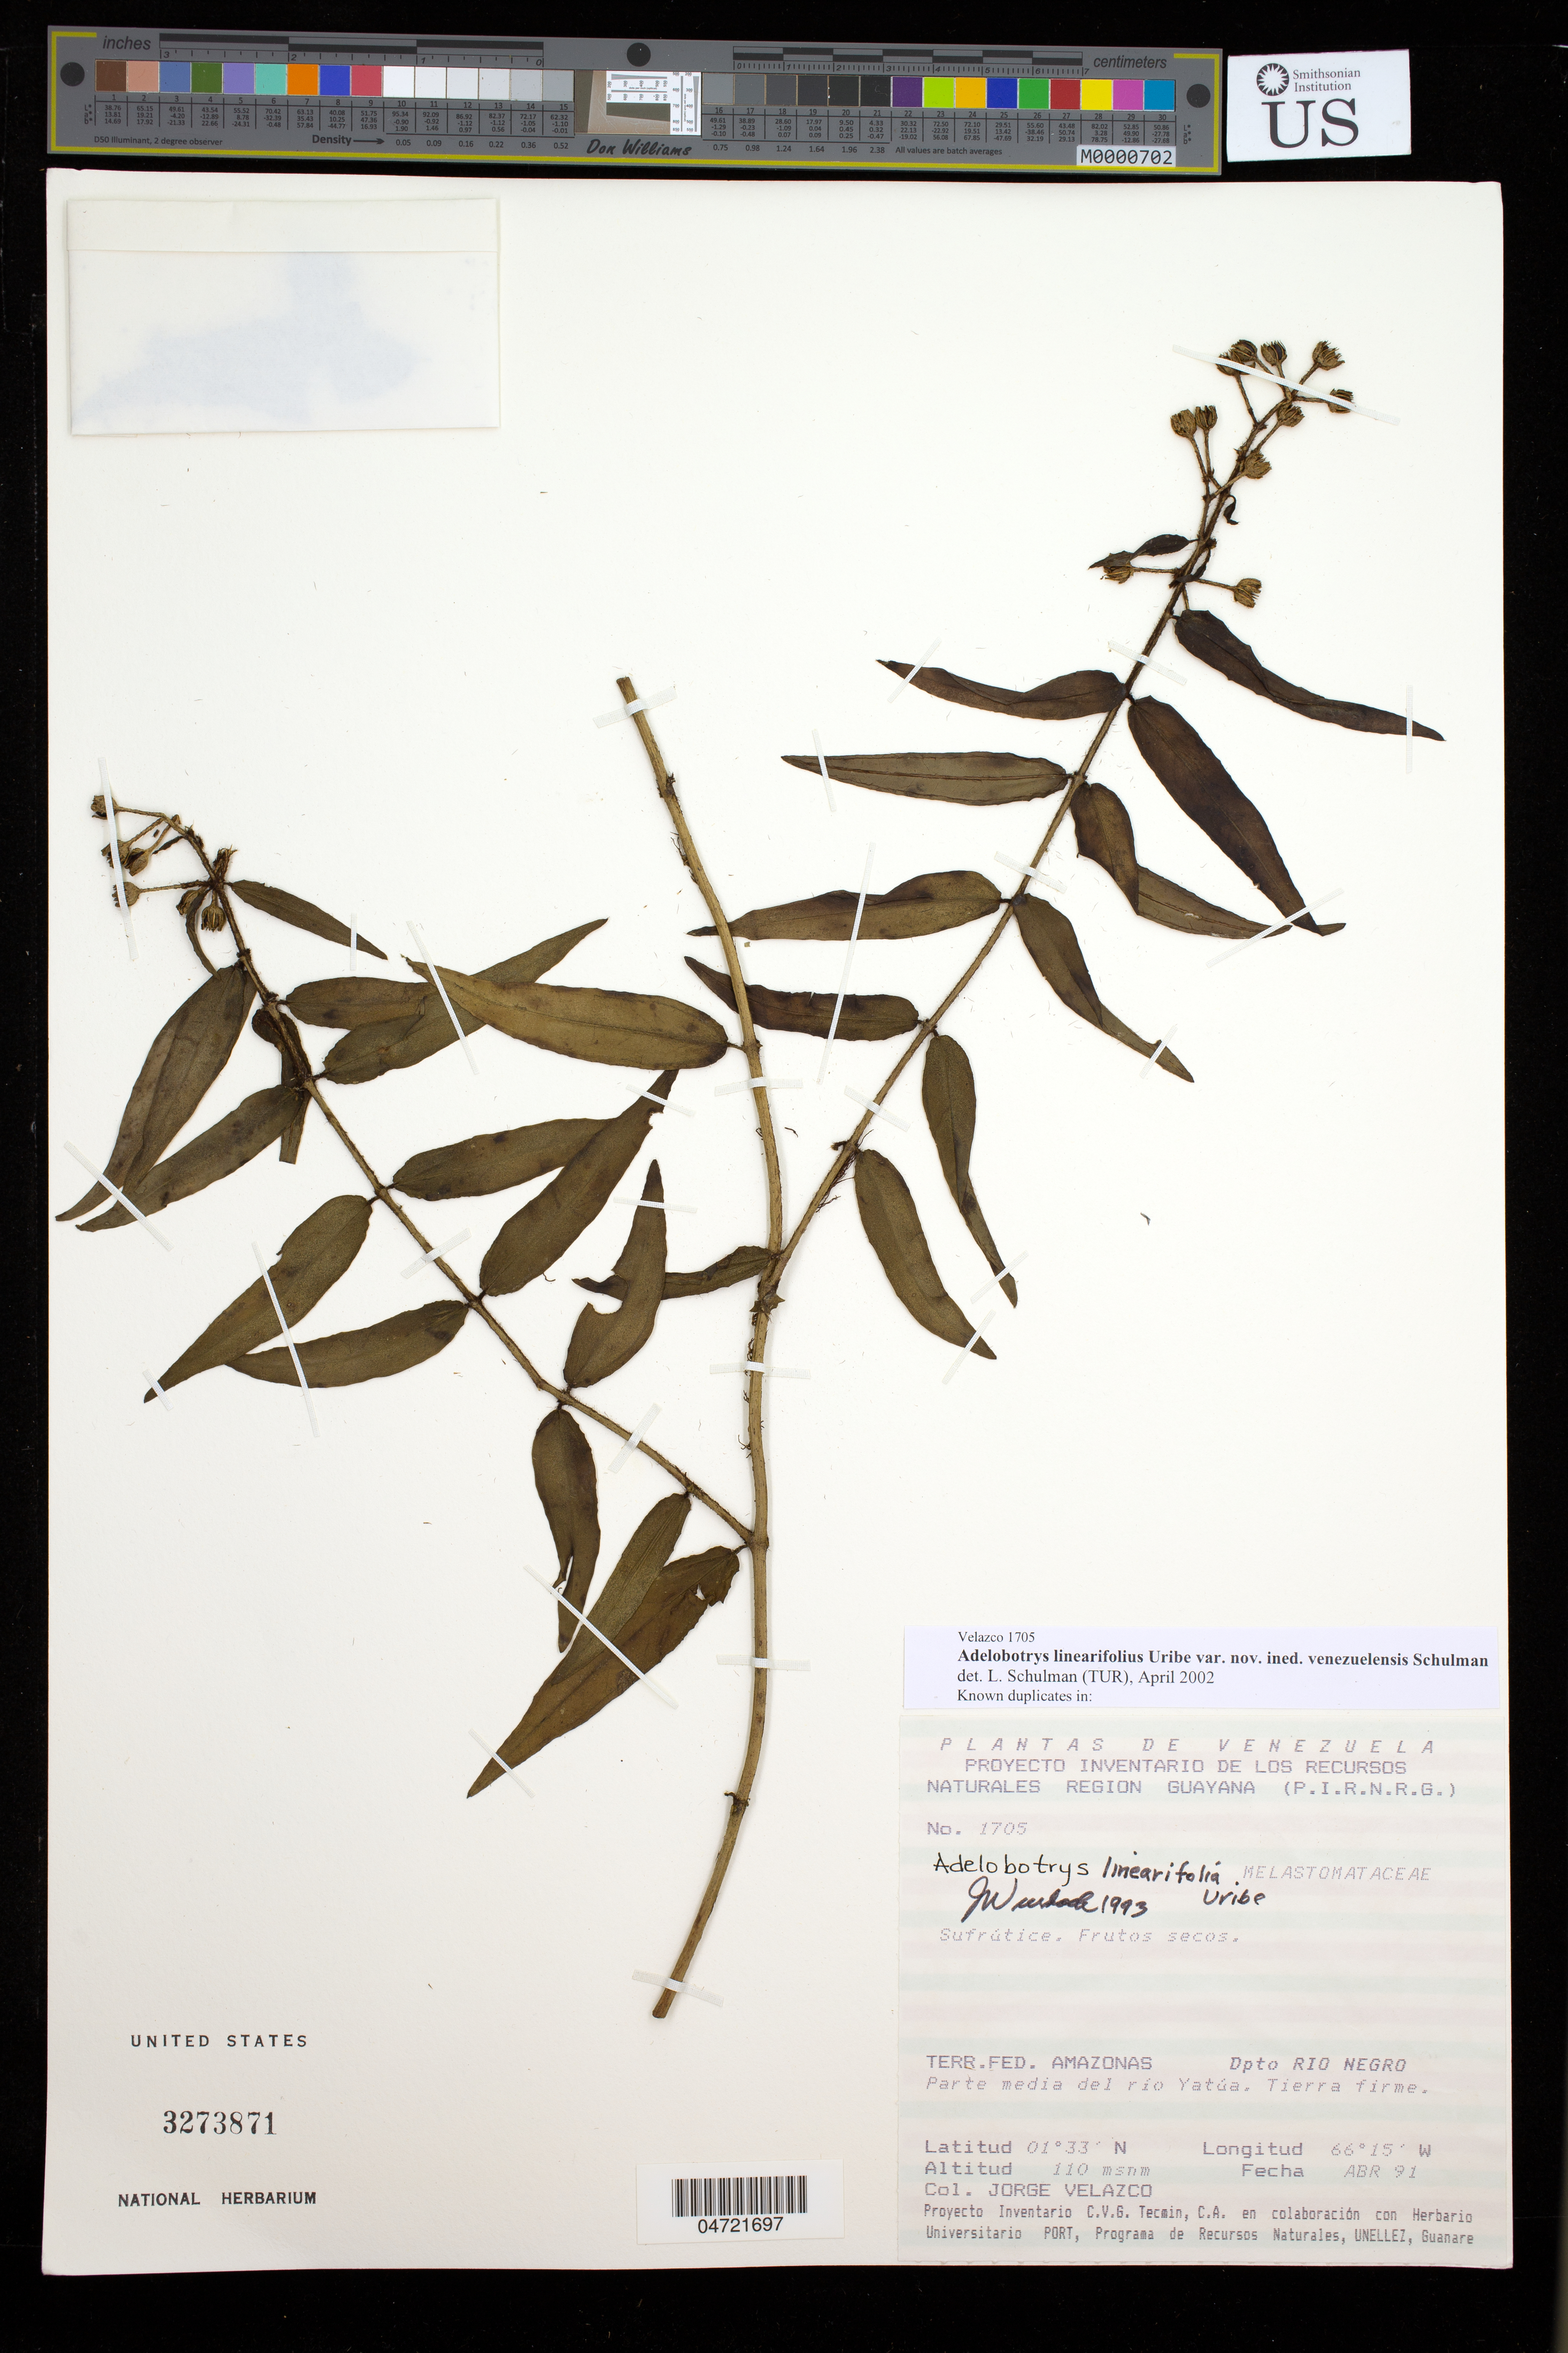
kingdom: Plantae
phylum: Tracheophyta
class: Magnoliopsida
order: Myrtales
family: Melastomataceae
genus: Adelobotrys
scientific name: Adelobotrys linearifolia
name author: L. Uribe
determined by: Schulman, Leif, (TUR), University of Turku (FINLAND)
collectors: J. Velazco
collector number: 1705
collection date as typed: Apr-91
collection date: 1991-04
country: Venezuela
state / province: Amazonas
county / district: Río Negro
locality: Río Yatúa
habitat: tierra firme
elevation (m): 250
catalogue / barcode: US 3273871